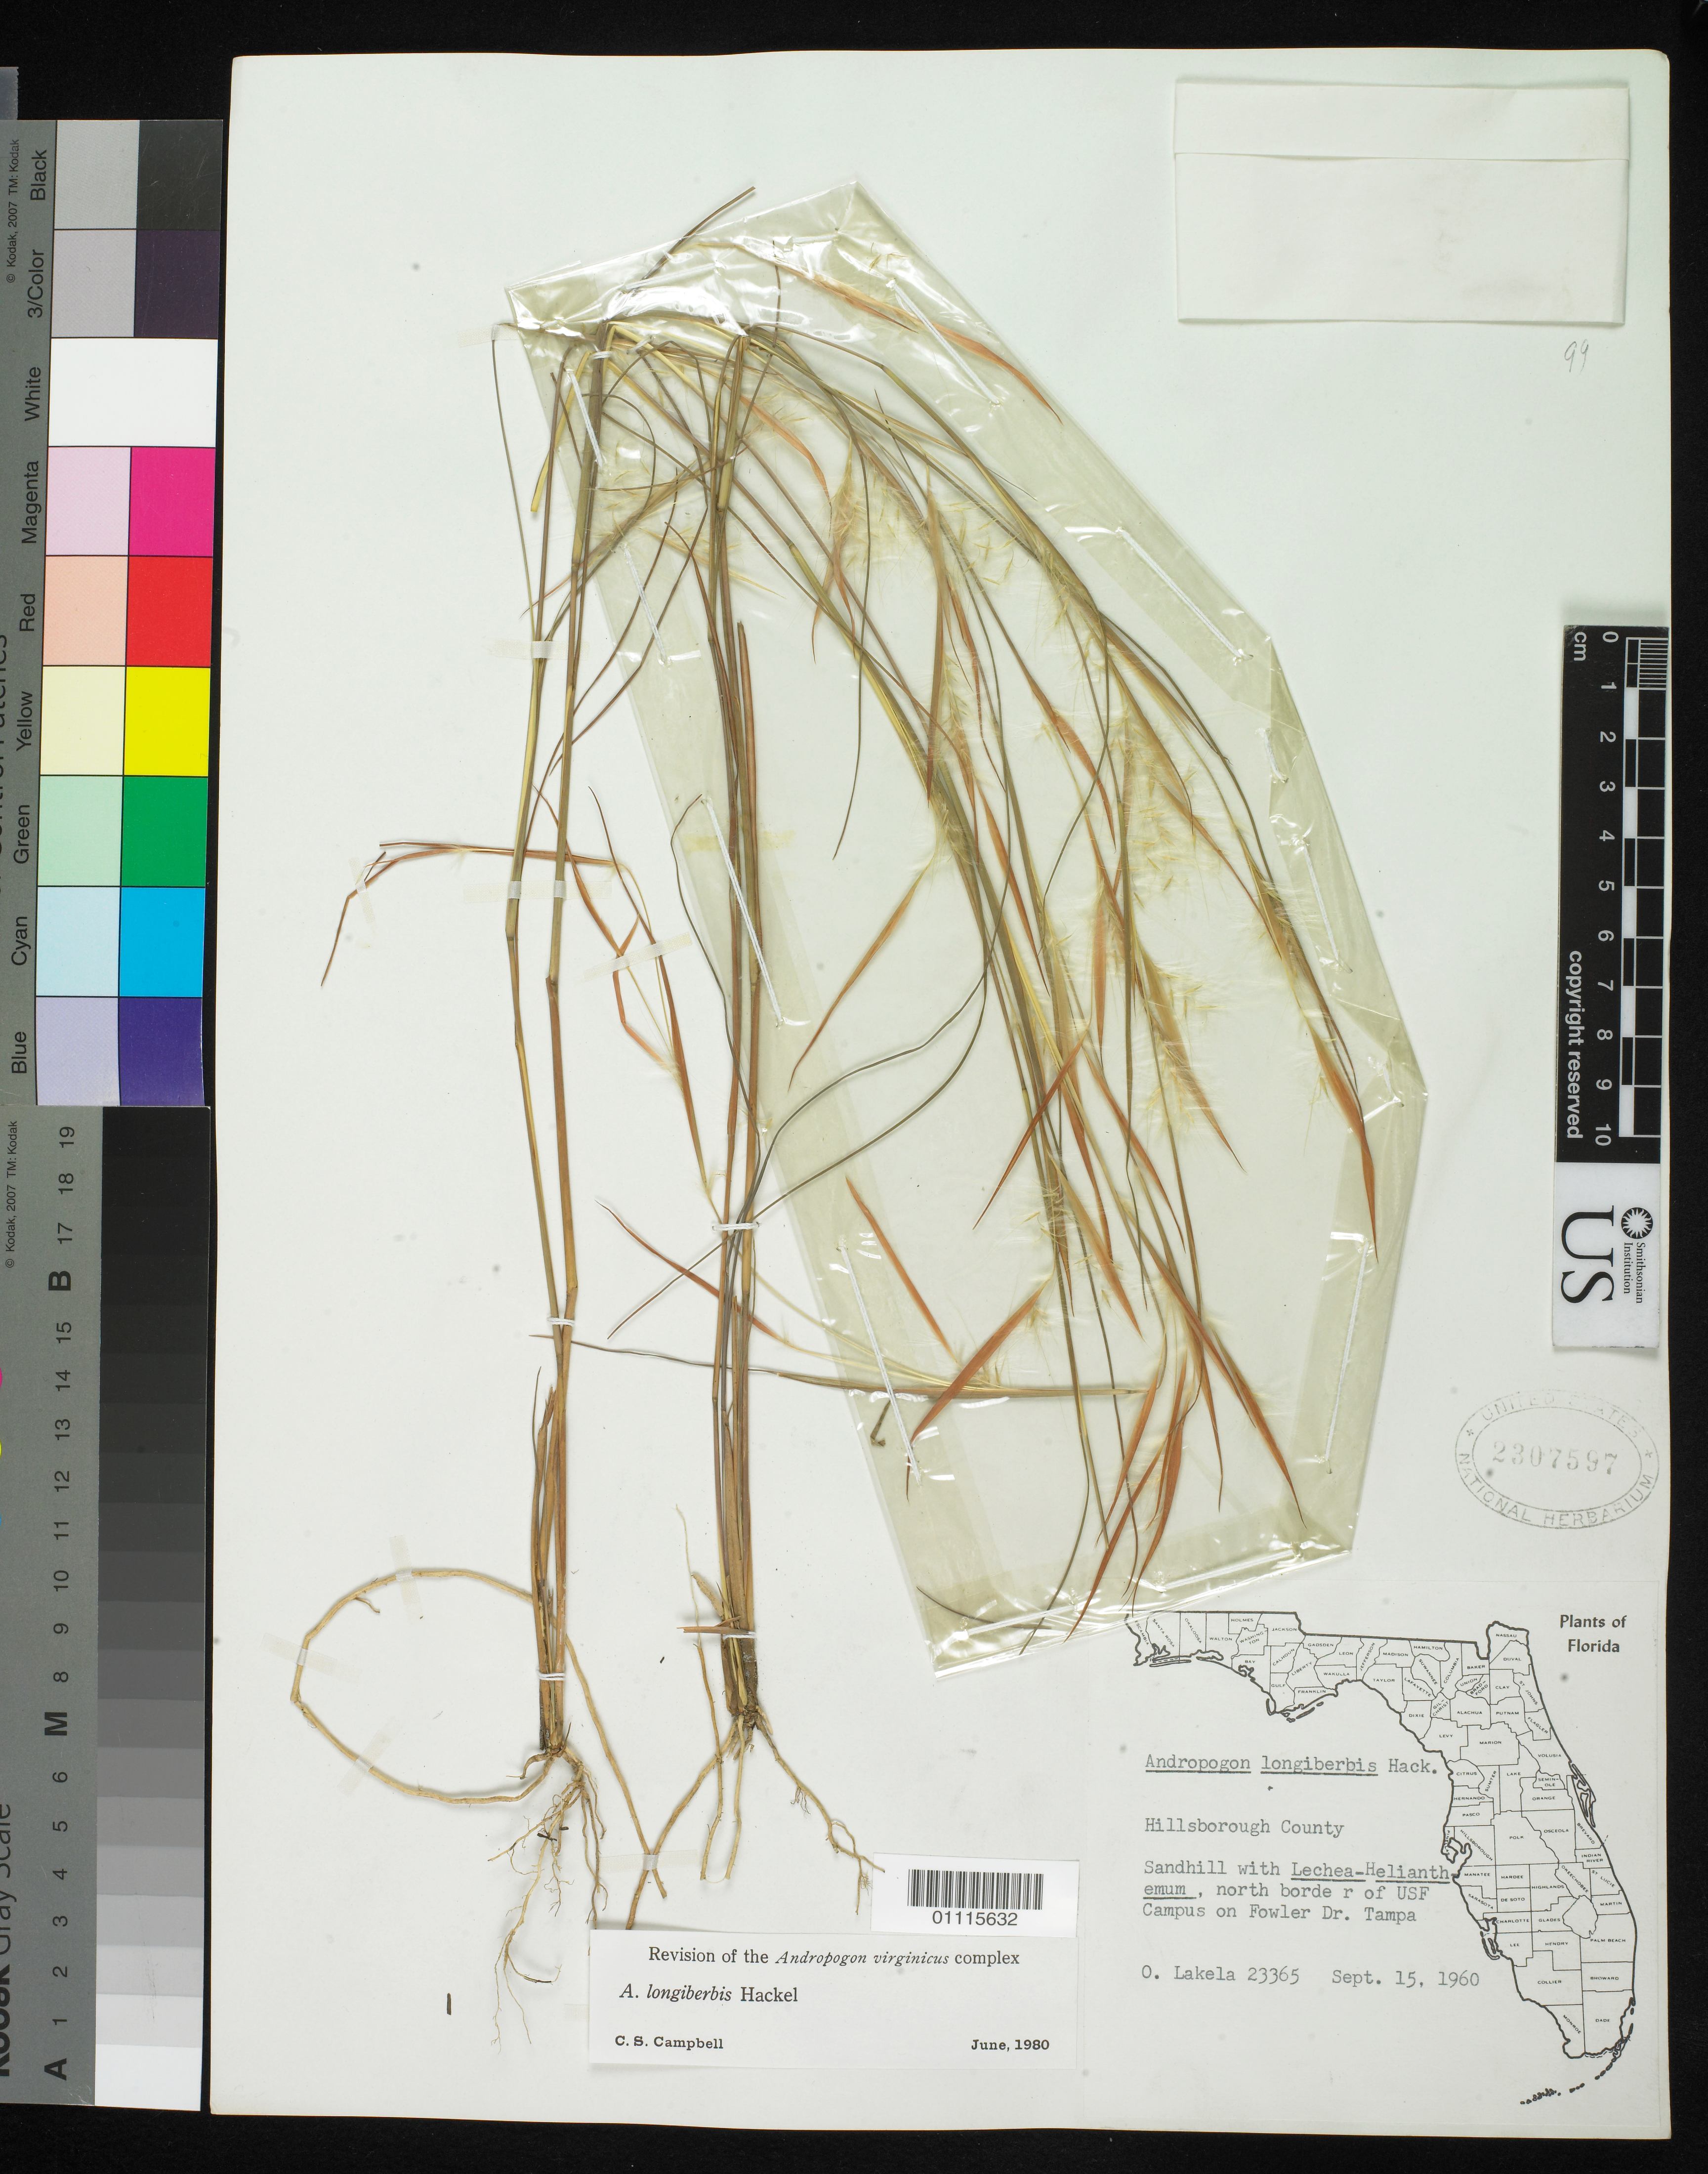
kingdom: Plantae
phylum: Tracheophyta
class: Liliopsida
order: Poales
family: Poaceae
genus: Andropogon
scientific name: Andropogon longiberbis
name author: Hack.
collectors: O. Lakela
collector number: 23365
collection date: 1960-09-15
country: United States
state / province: Florida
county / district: Hillsborough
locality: North border of USF Campus on Fowler Dr. Tampa.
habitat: Sandhill.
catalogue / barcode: US 2307597